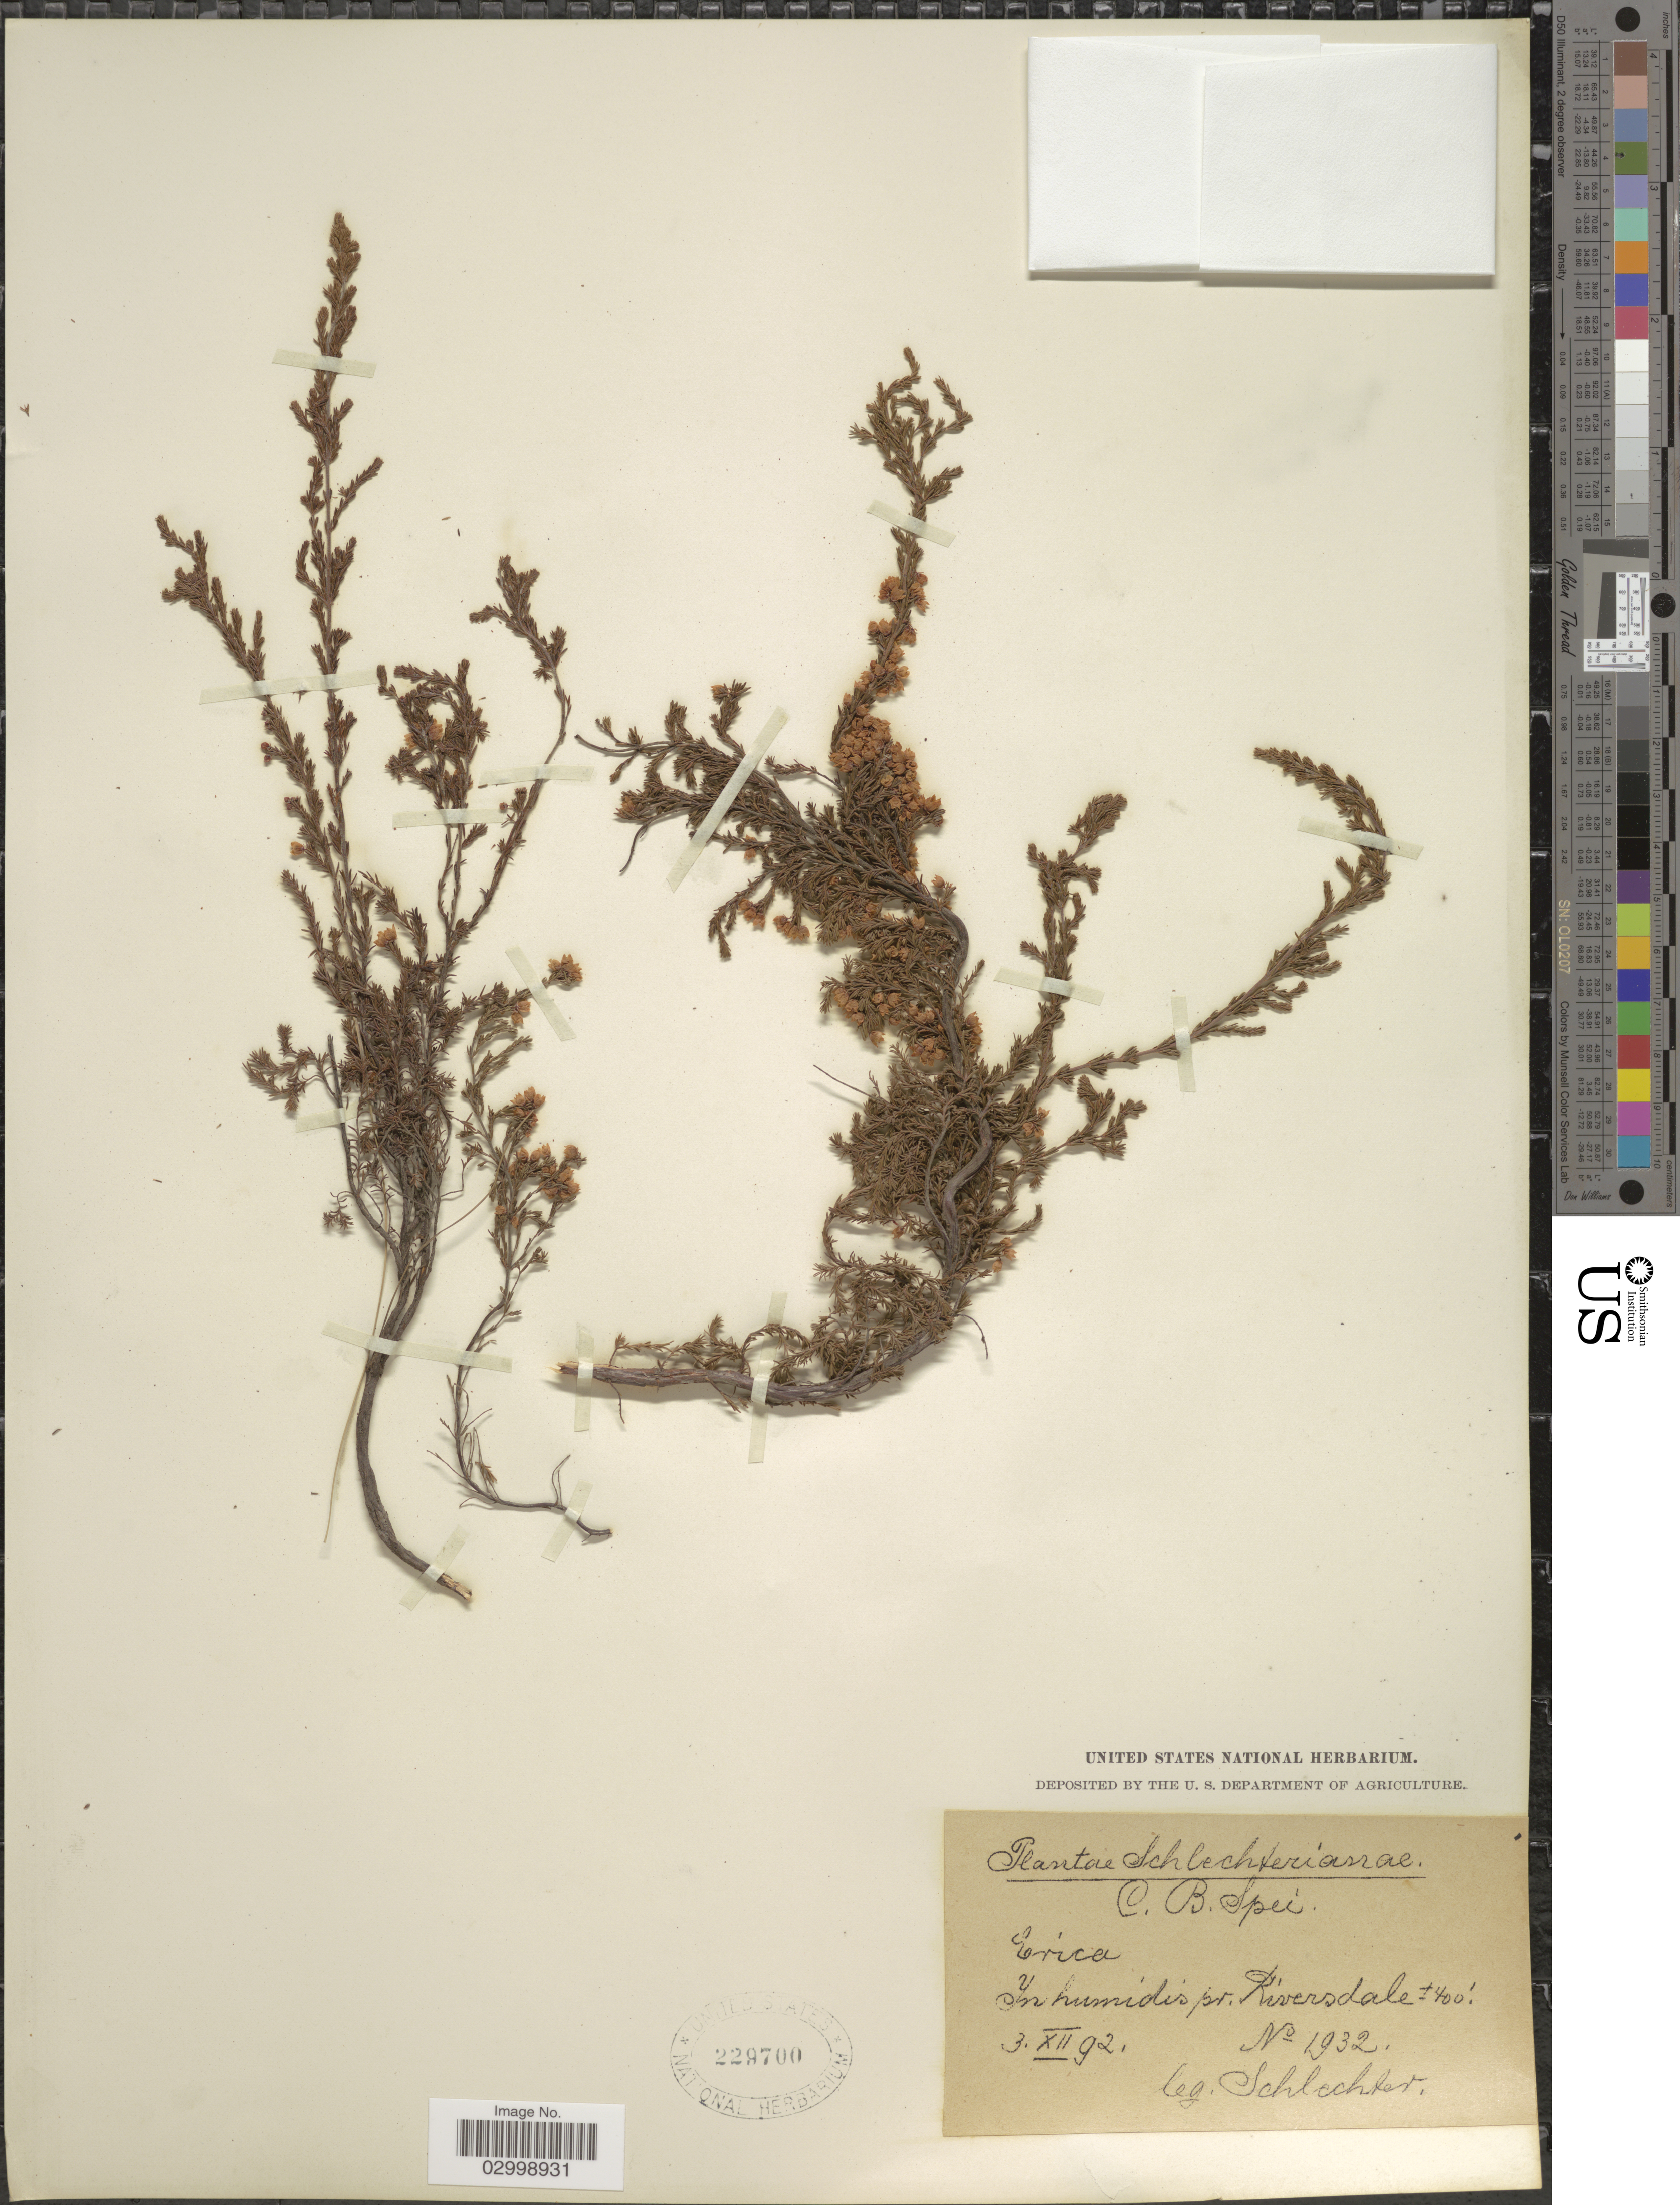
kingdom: Plantae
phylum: Tracheophyta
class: Magnoliopsida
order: Ericales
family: Ericaceae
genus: Erica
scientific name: Erica sp.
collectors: Schlechter, --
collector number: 1932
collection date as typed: Transcribed d/m/y: 3/12/92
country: South Africa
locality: C. B. Spei, in humidis pr. Riversdale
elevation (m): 122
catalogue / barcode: US 229700